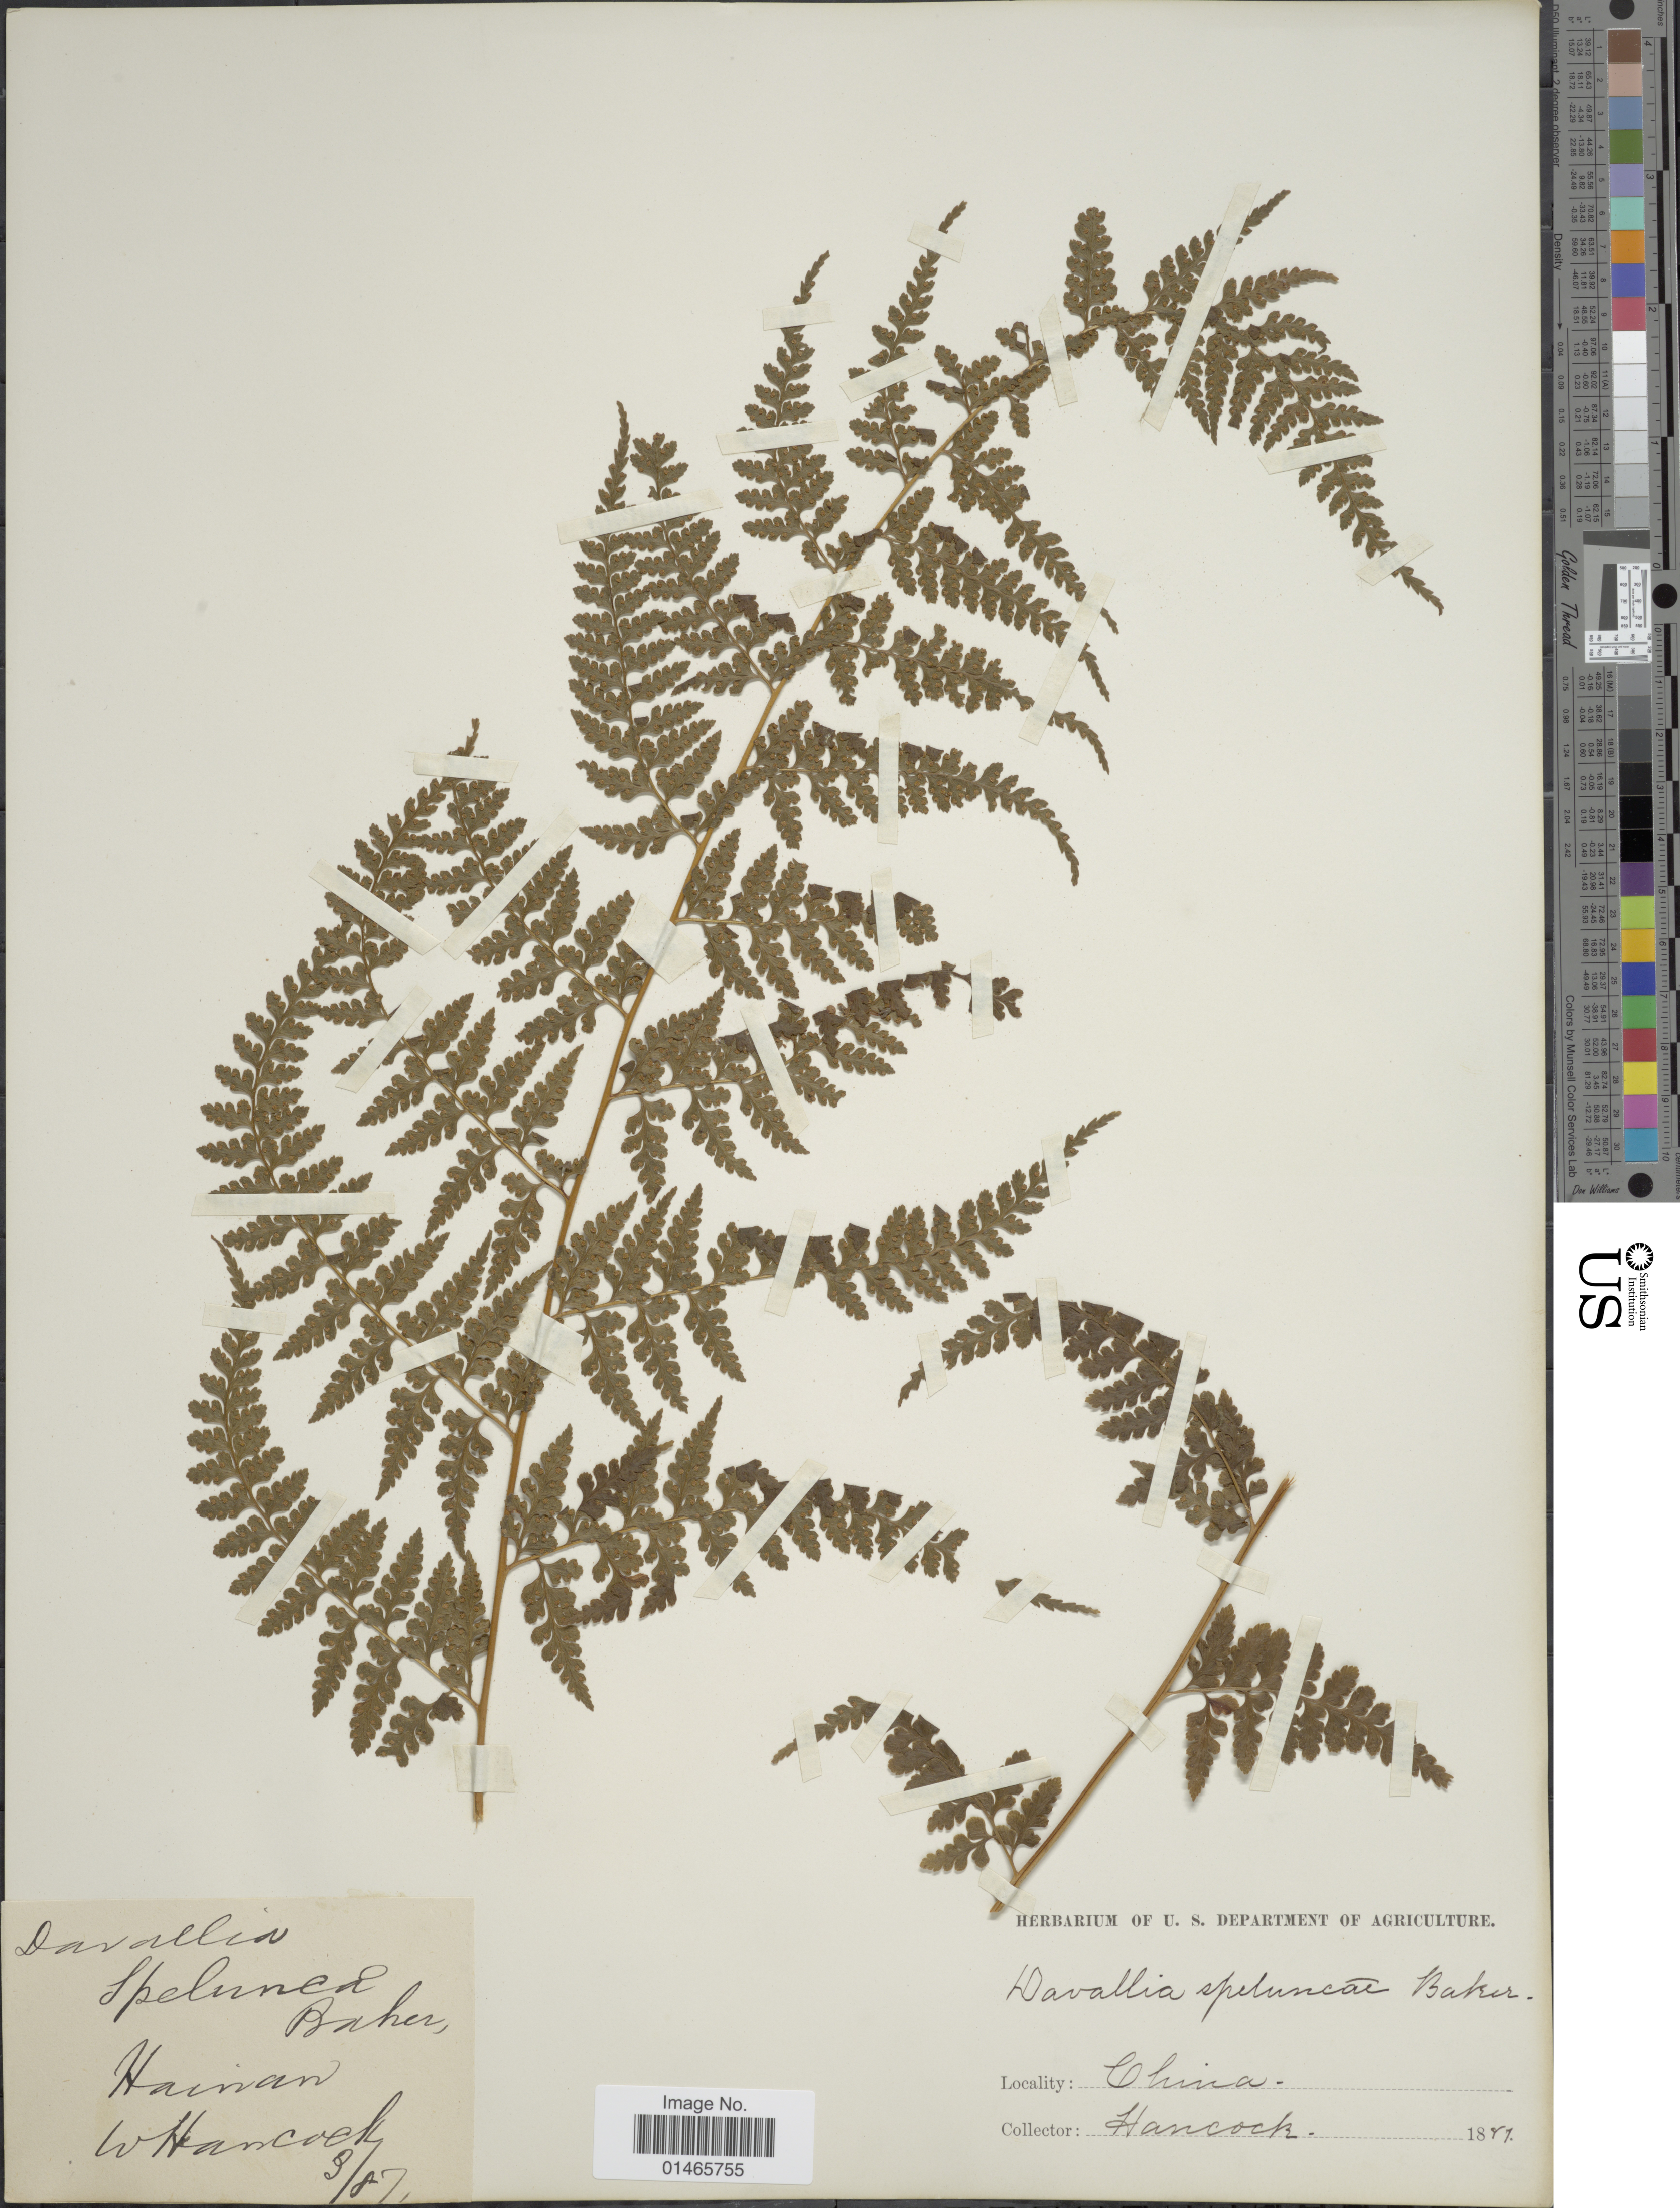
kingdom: Plantae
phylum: Tracheophyta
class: Polypodiopsida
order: Polypodiales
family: Dennstaedtiaceae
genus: Microlepia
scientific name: Microlepia speluncae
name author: (L.) T. Moore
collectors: W. Hancock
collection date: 1878-09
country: China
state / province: Hainan